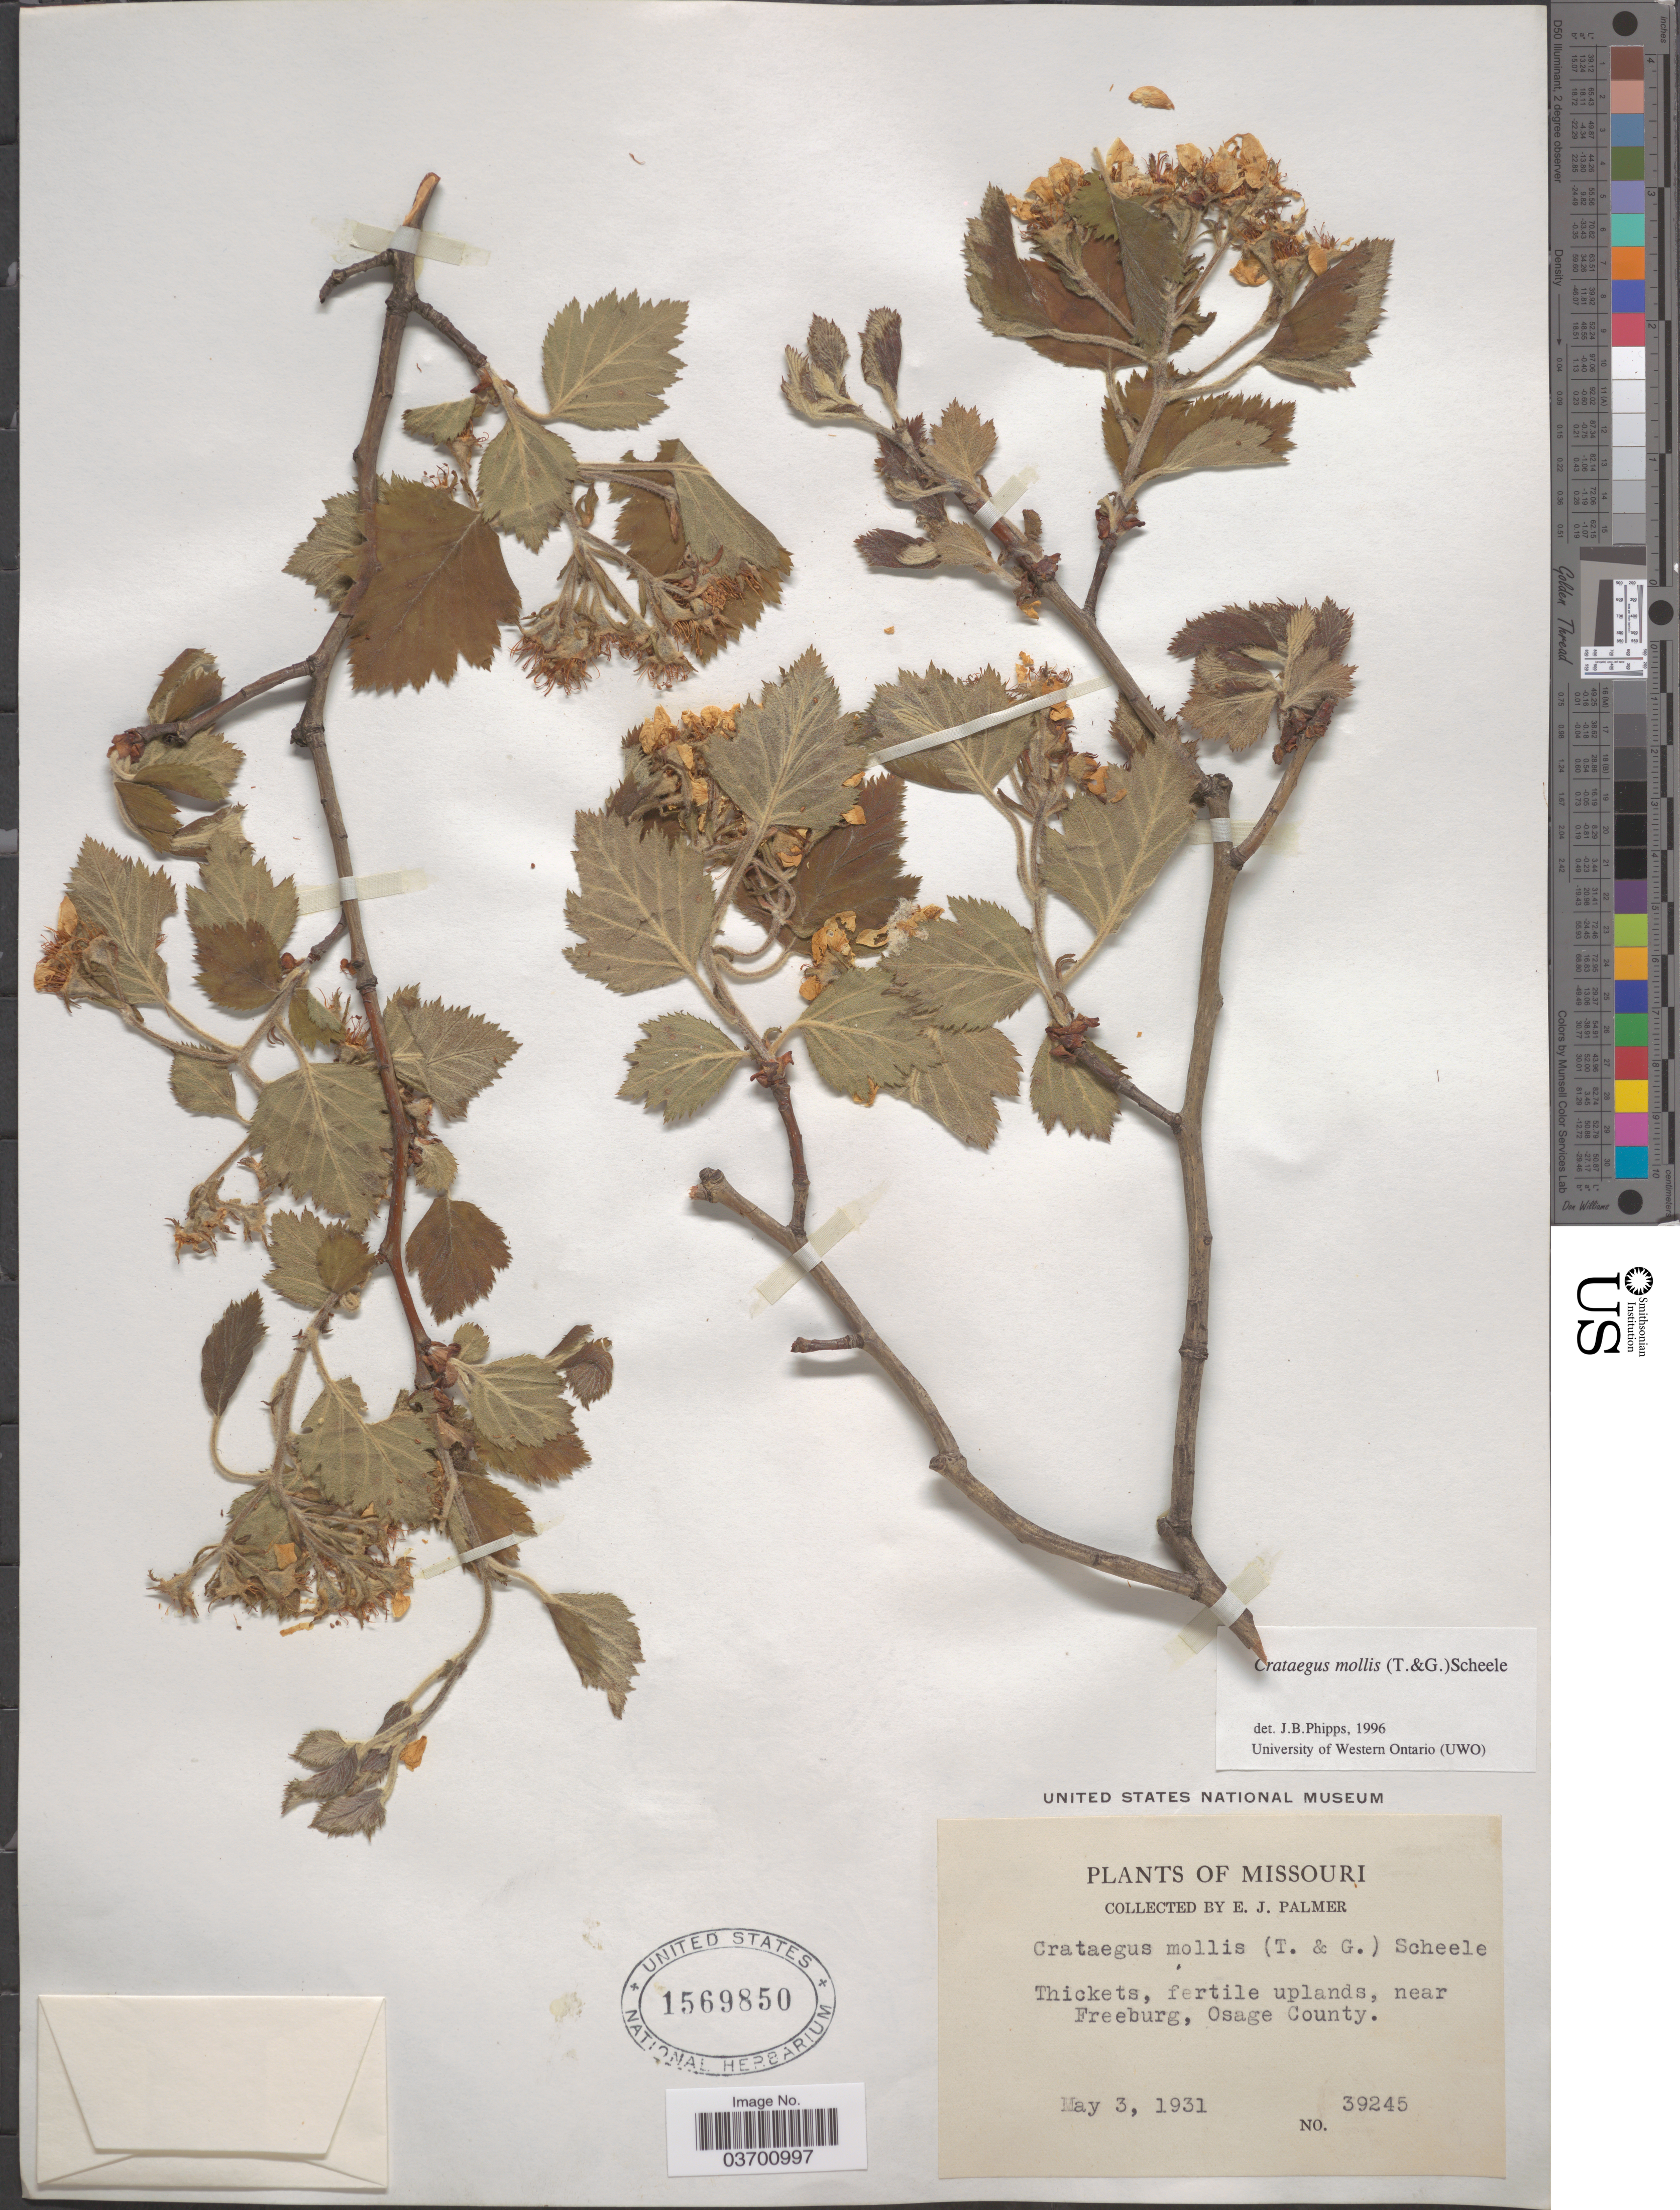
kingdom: Plantae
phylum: Tracheophyta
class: Magnoliopsida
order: Rosales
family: Rosaceae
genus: Crataegus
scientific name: Crataegus mollis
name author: (Torr. & A. Gray) Scheele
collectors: E. J. Palmer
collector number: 39245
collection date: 1931-05-03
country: United States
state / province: Missouri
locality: Near Freeburg, Osage County.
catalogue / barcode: US 1569850